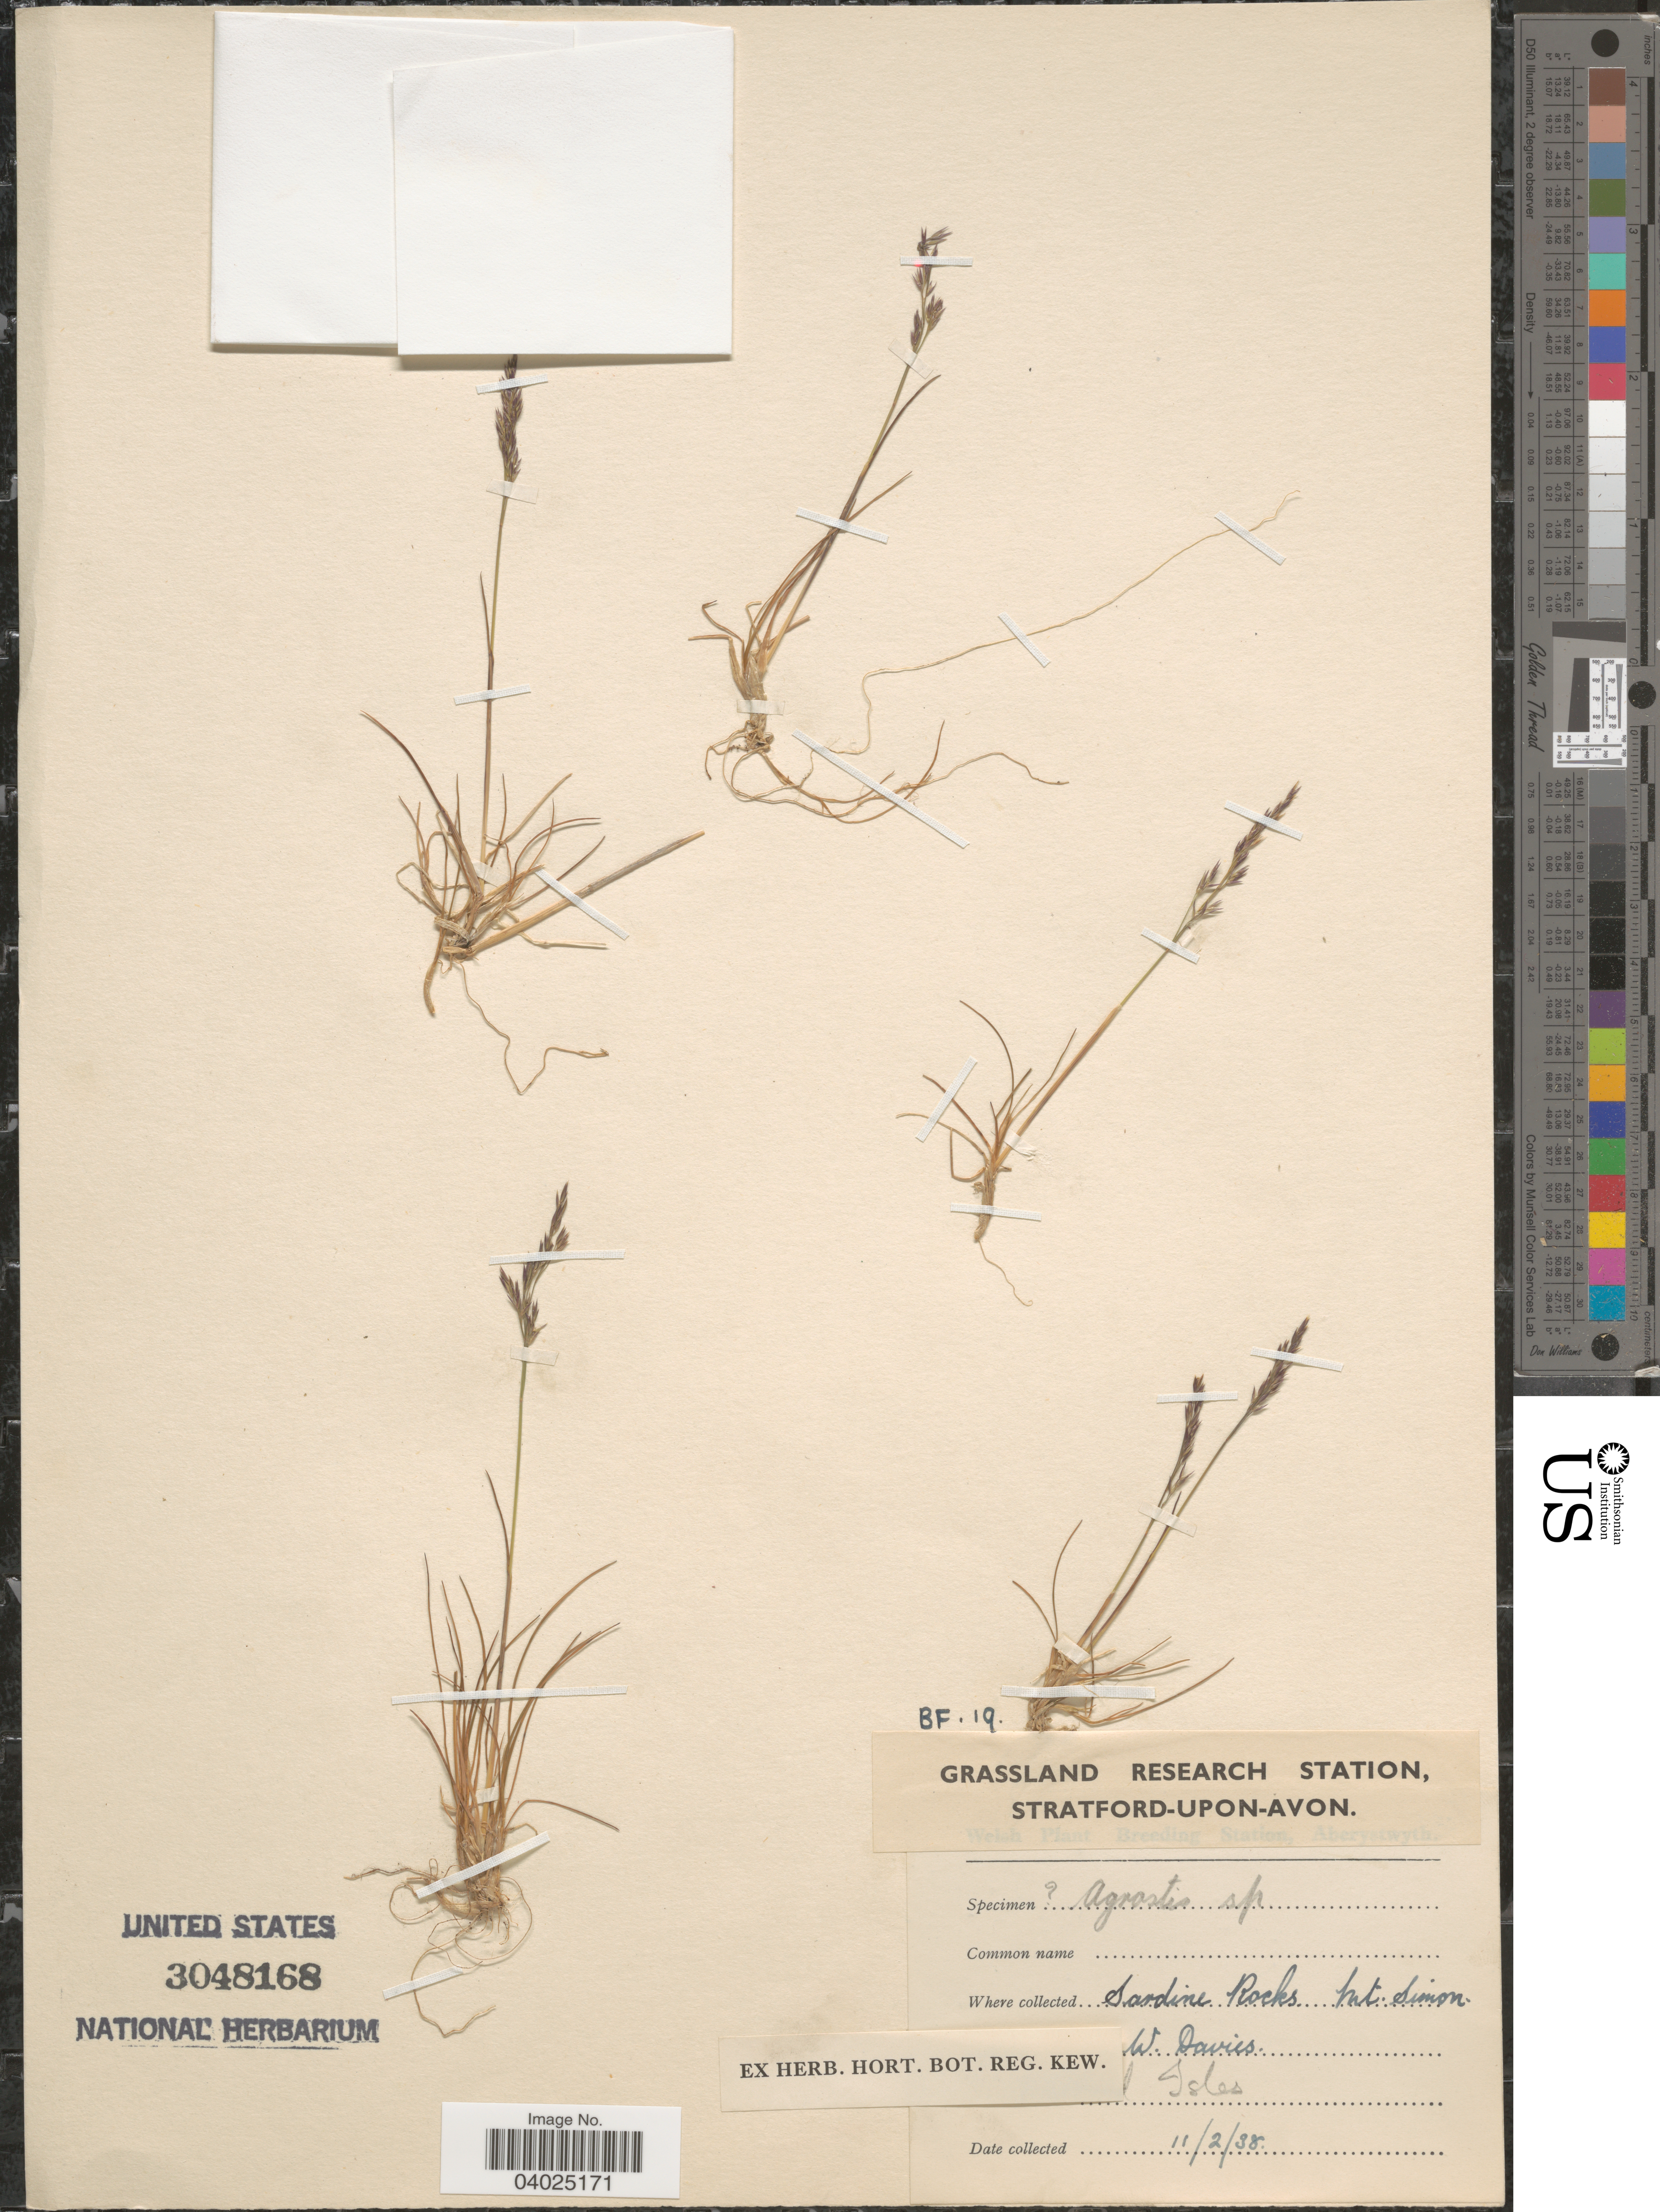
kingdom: Plantae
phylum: Tracheophyta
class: Liliopsida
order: Poales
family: Poaceae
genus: Agrostis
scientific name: Agrostis sp.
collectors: W. Davies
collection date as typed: Transcribed d/m/y: 11/2/38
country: Falkland Islands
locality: Sardine Rocks. Mt. Simon. Falkland Isles.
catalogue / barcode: US 3048168